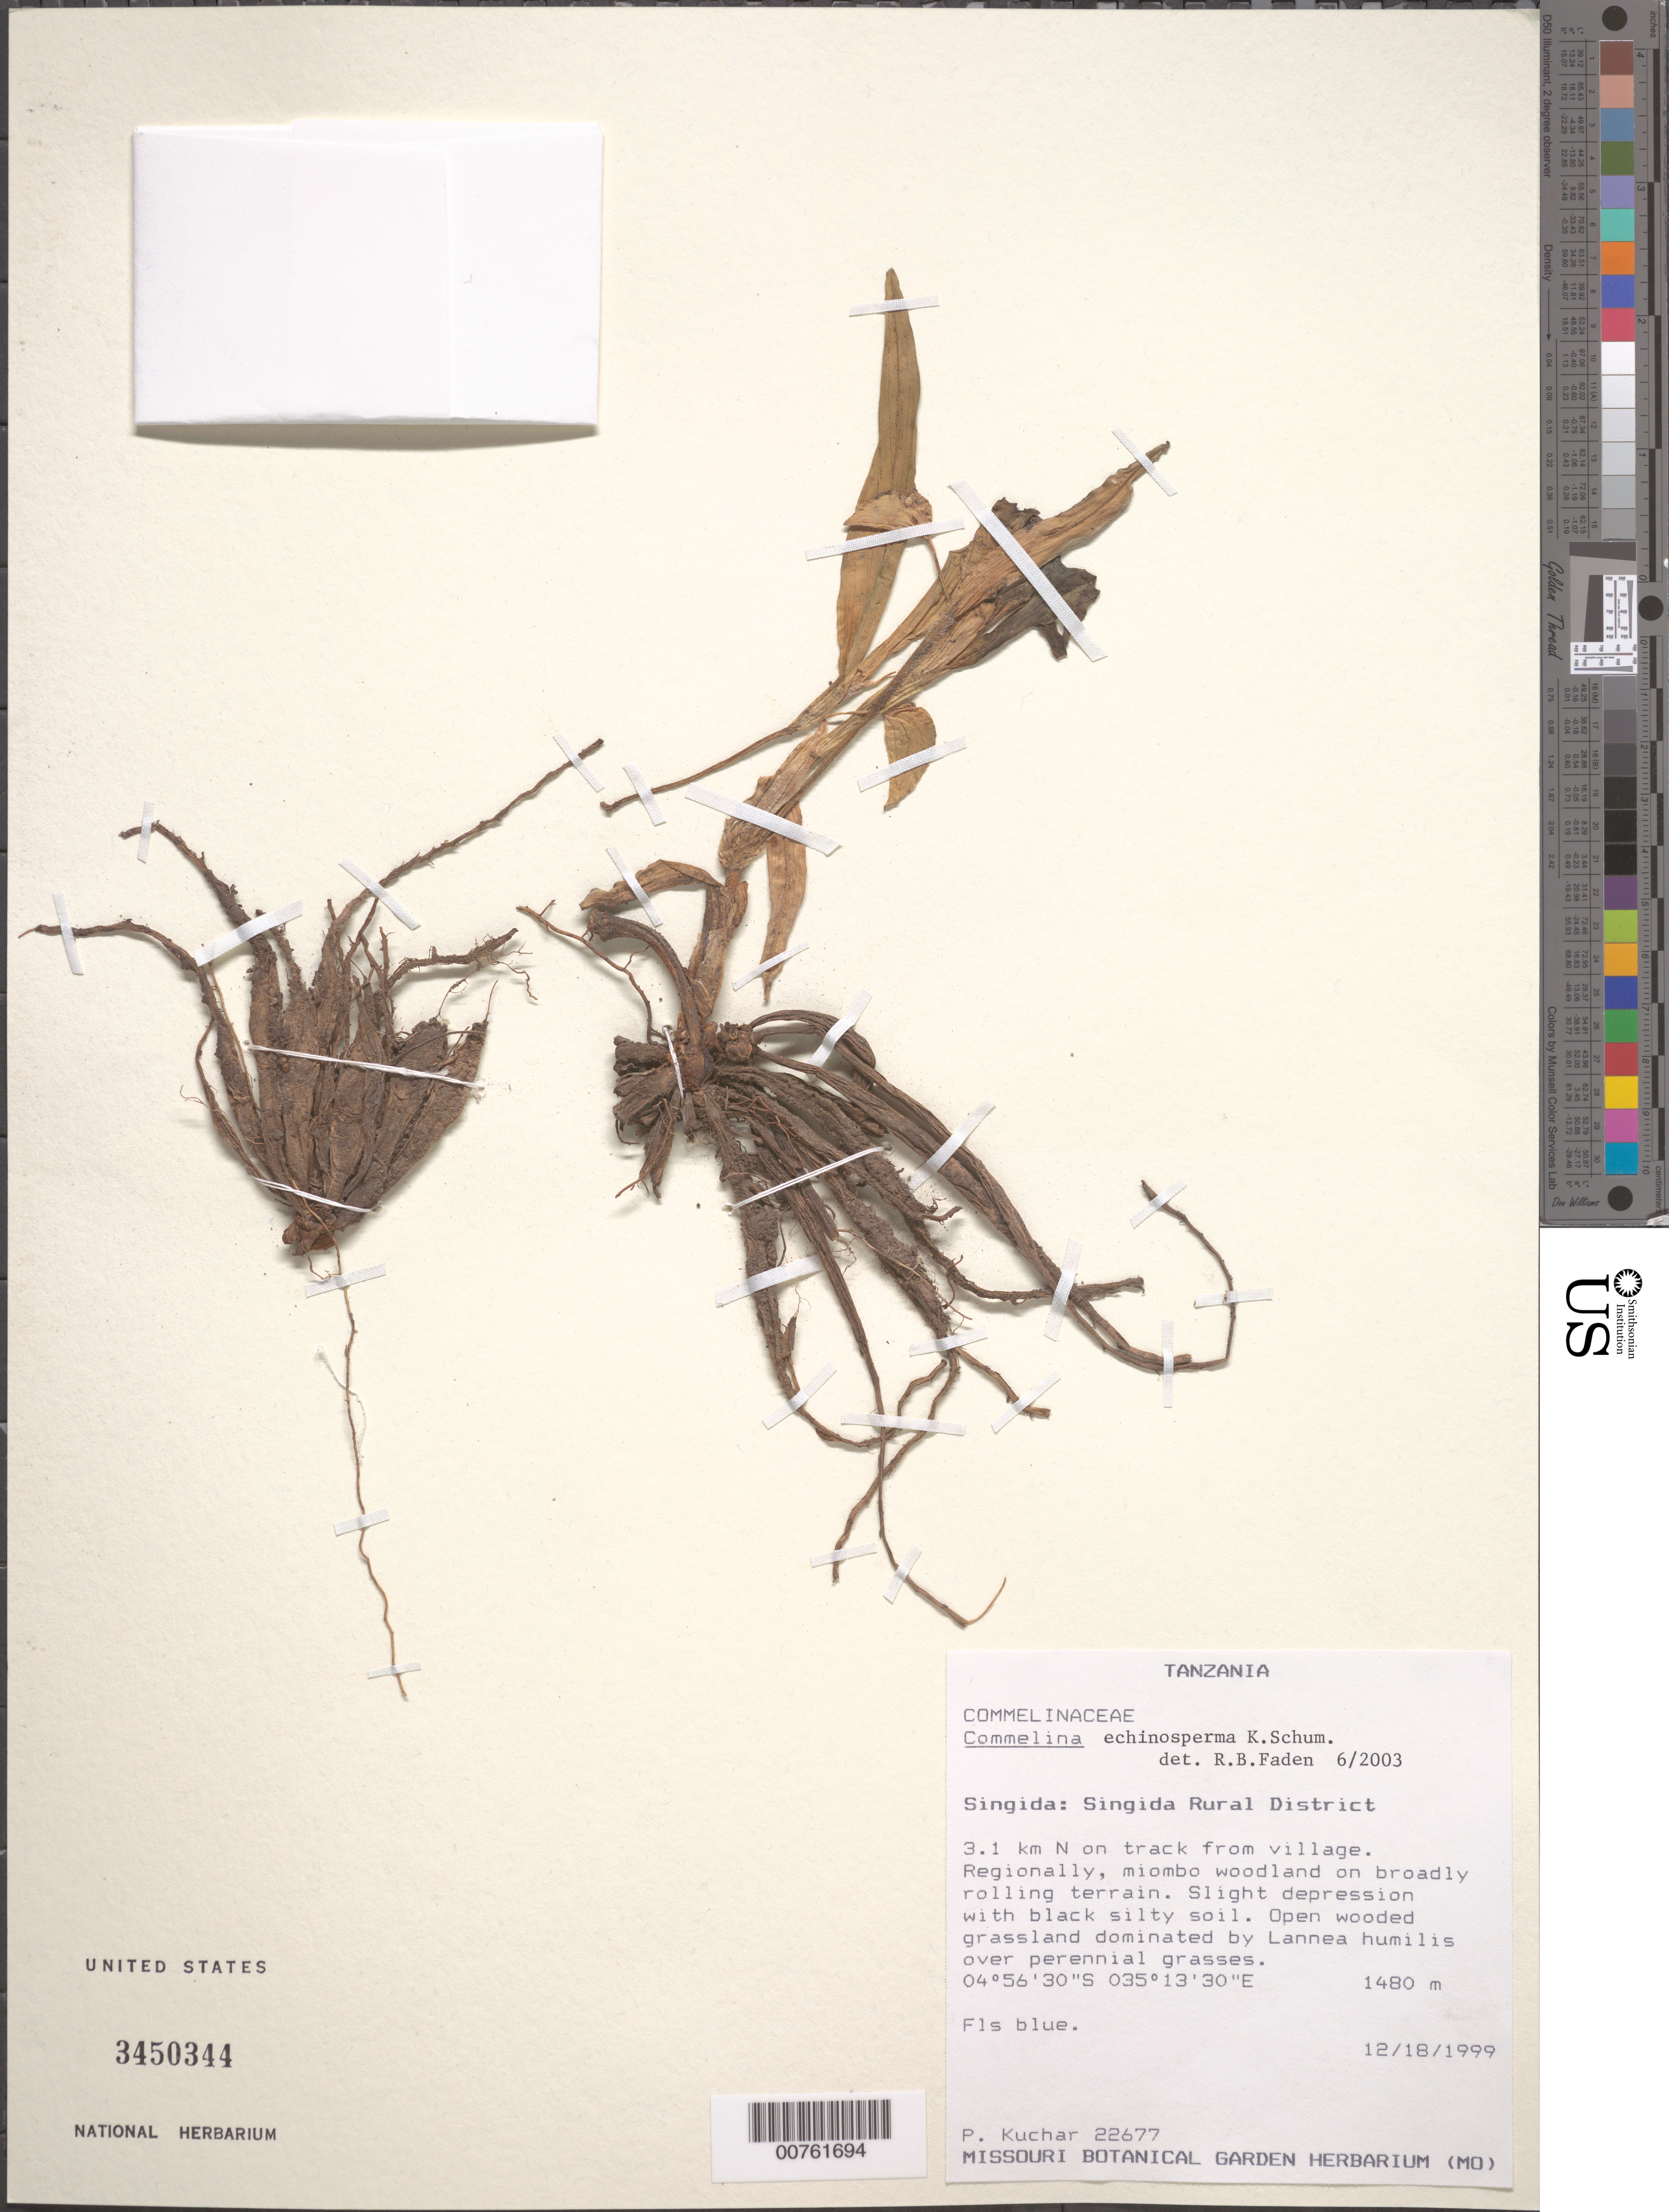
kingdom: Plantae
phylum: Tracheophyta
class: Liliopsida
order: Commelinales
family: Commelinaceae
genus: Commelina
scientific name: Commelina echinosperma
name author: K. Schum.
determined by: Faden, Robert B., (US), Smithsonian Institution - National Museum of Natural History (UNITED STATES)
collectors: P. Kuchar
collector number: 22677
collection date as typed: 18 Dec 1999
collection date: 1999-12-18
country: Tanzania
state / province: Singida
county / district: Singida Rural District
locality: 3.1 km N on track from village.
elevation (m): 1480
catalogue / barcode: US 3450344